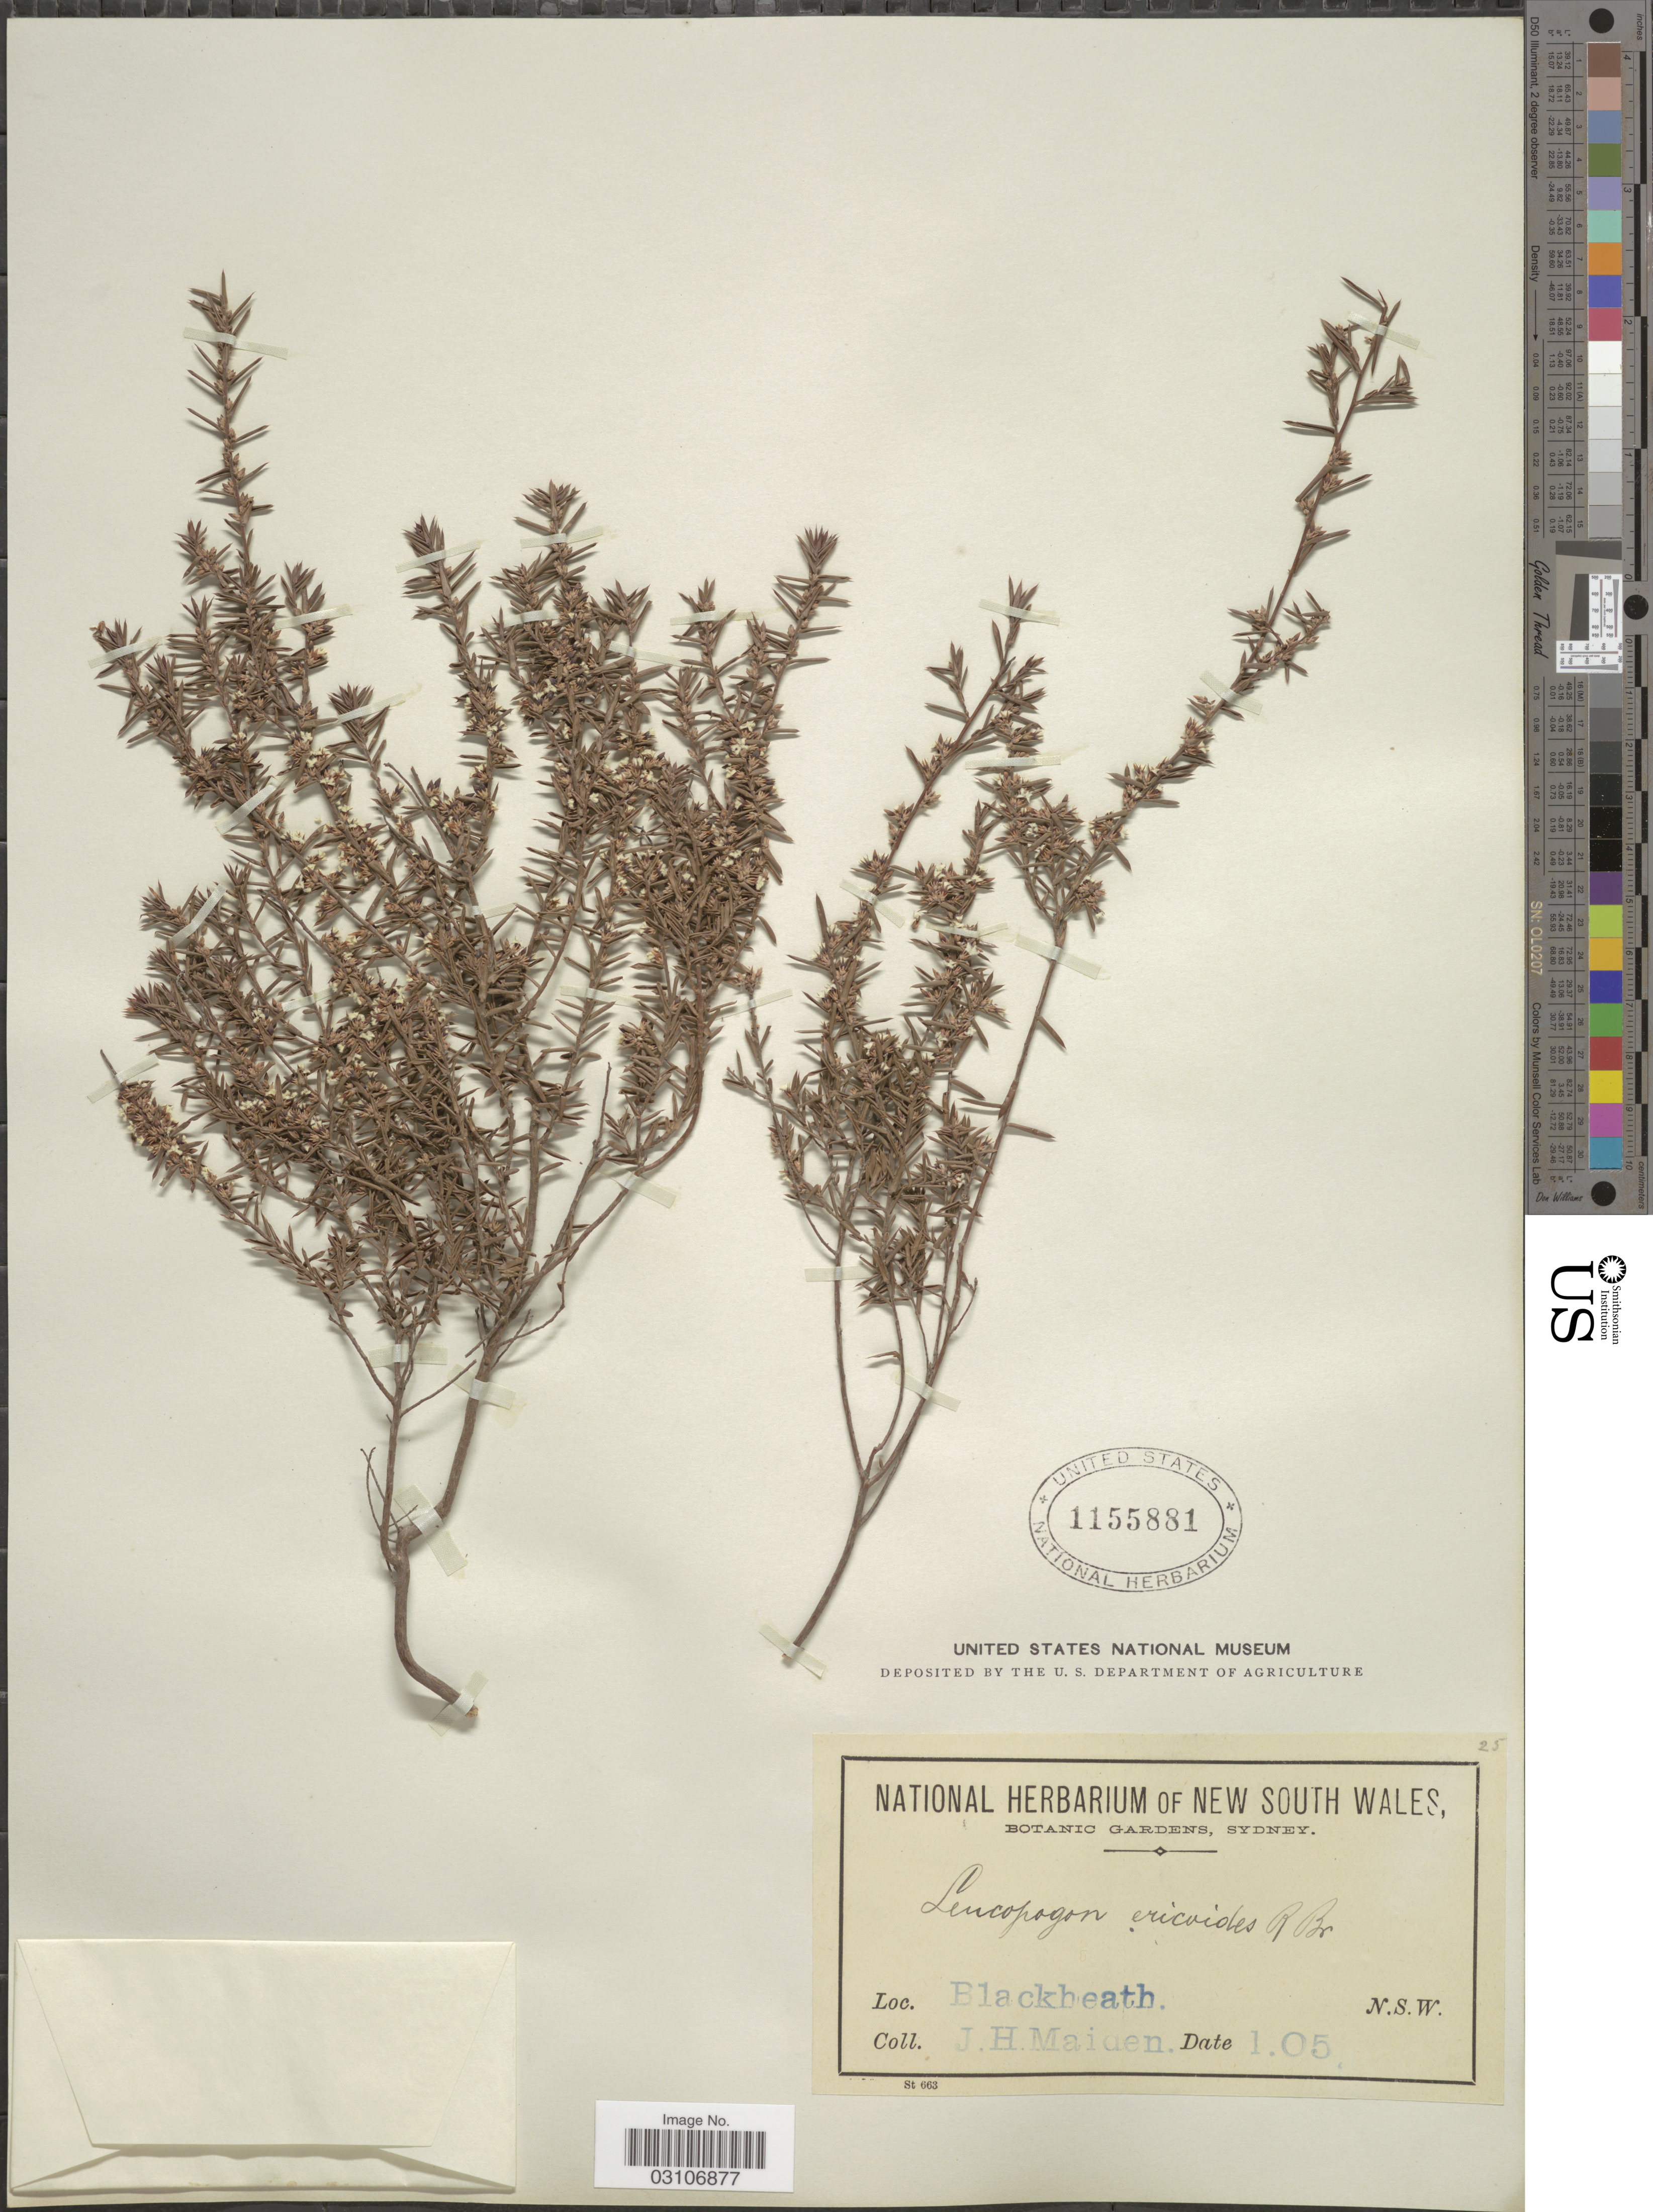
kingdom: Plantae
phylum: Tracheophyta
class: Magnoliopsida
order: Ericales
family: Ericaceae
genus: Leucopogon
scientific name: Leucopogon ericoides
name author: R. Br.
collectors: J. Maiden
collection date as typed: Transcribed d/m/y: /1/5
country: Australia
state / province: New South Wales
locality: Blackheath.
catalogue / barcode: US 1155881